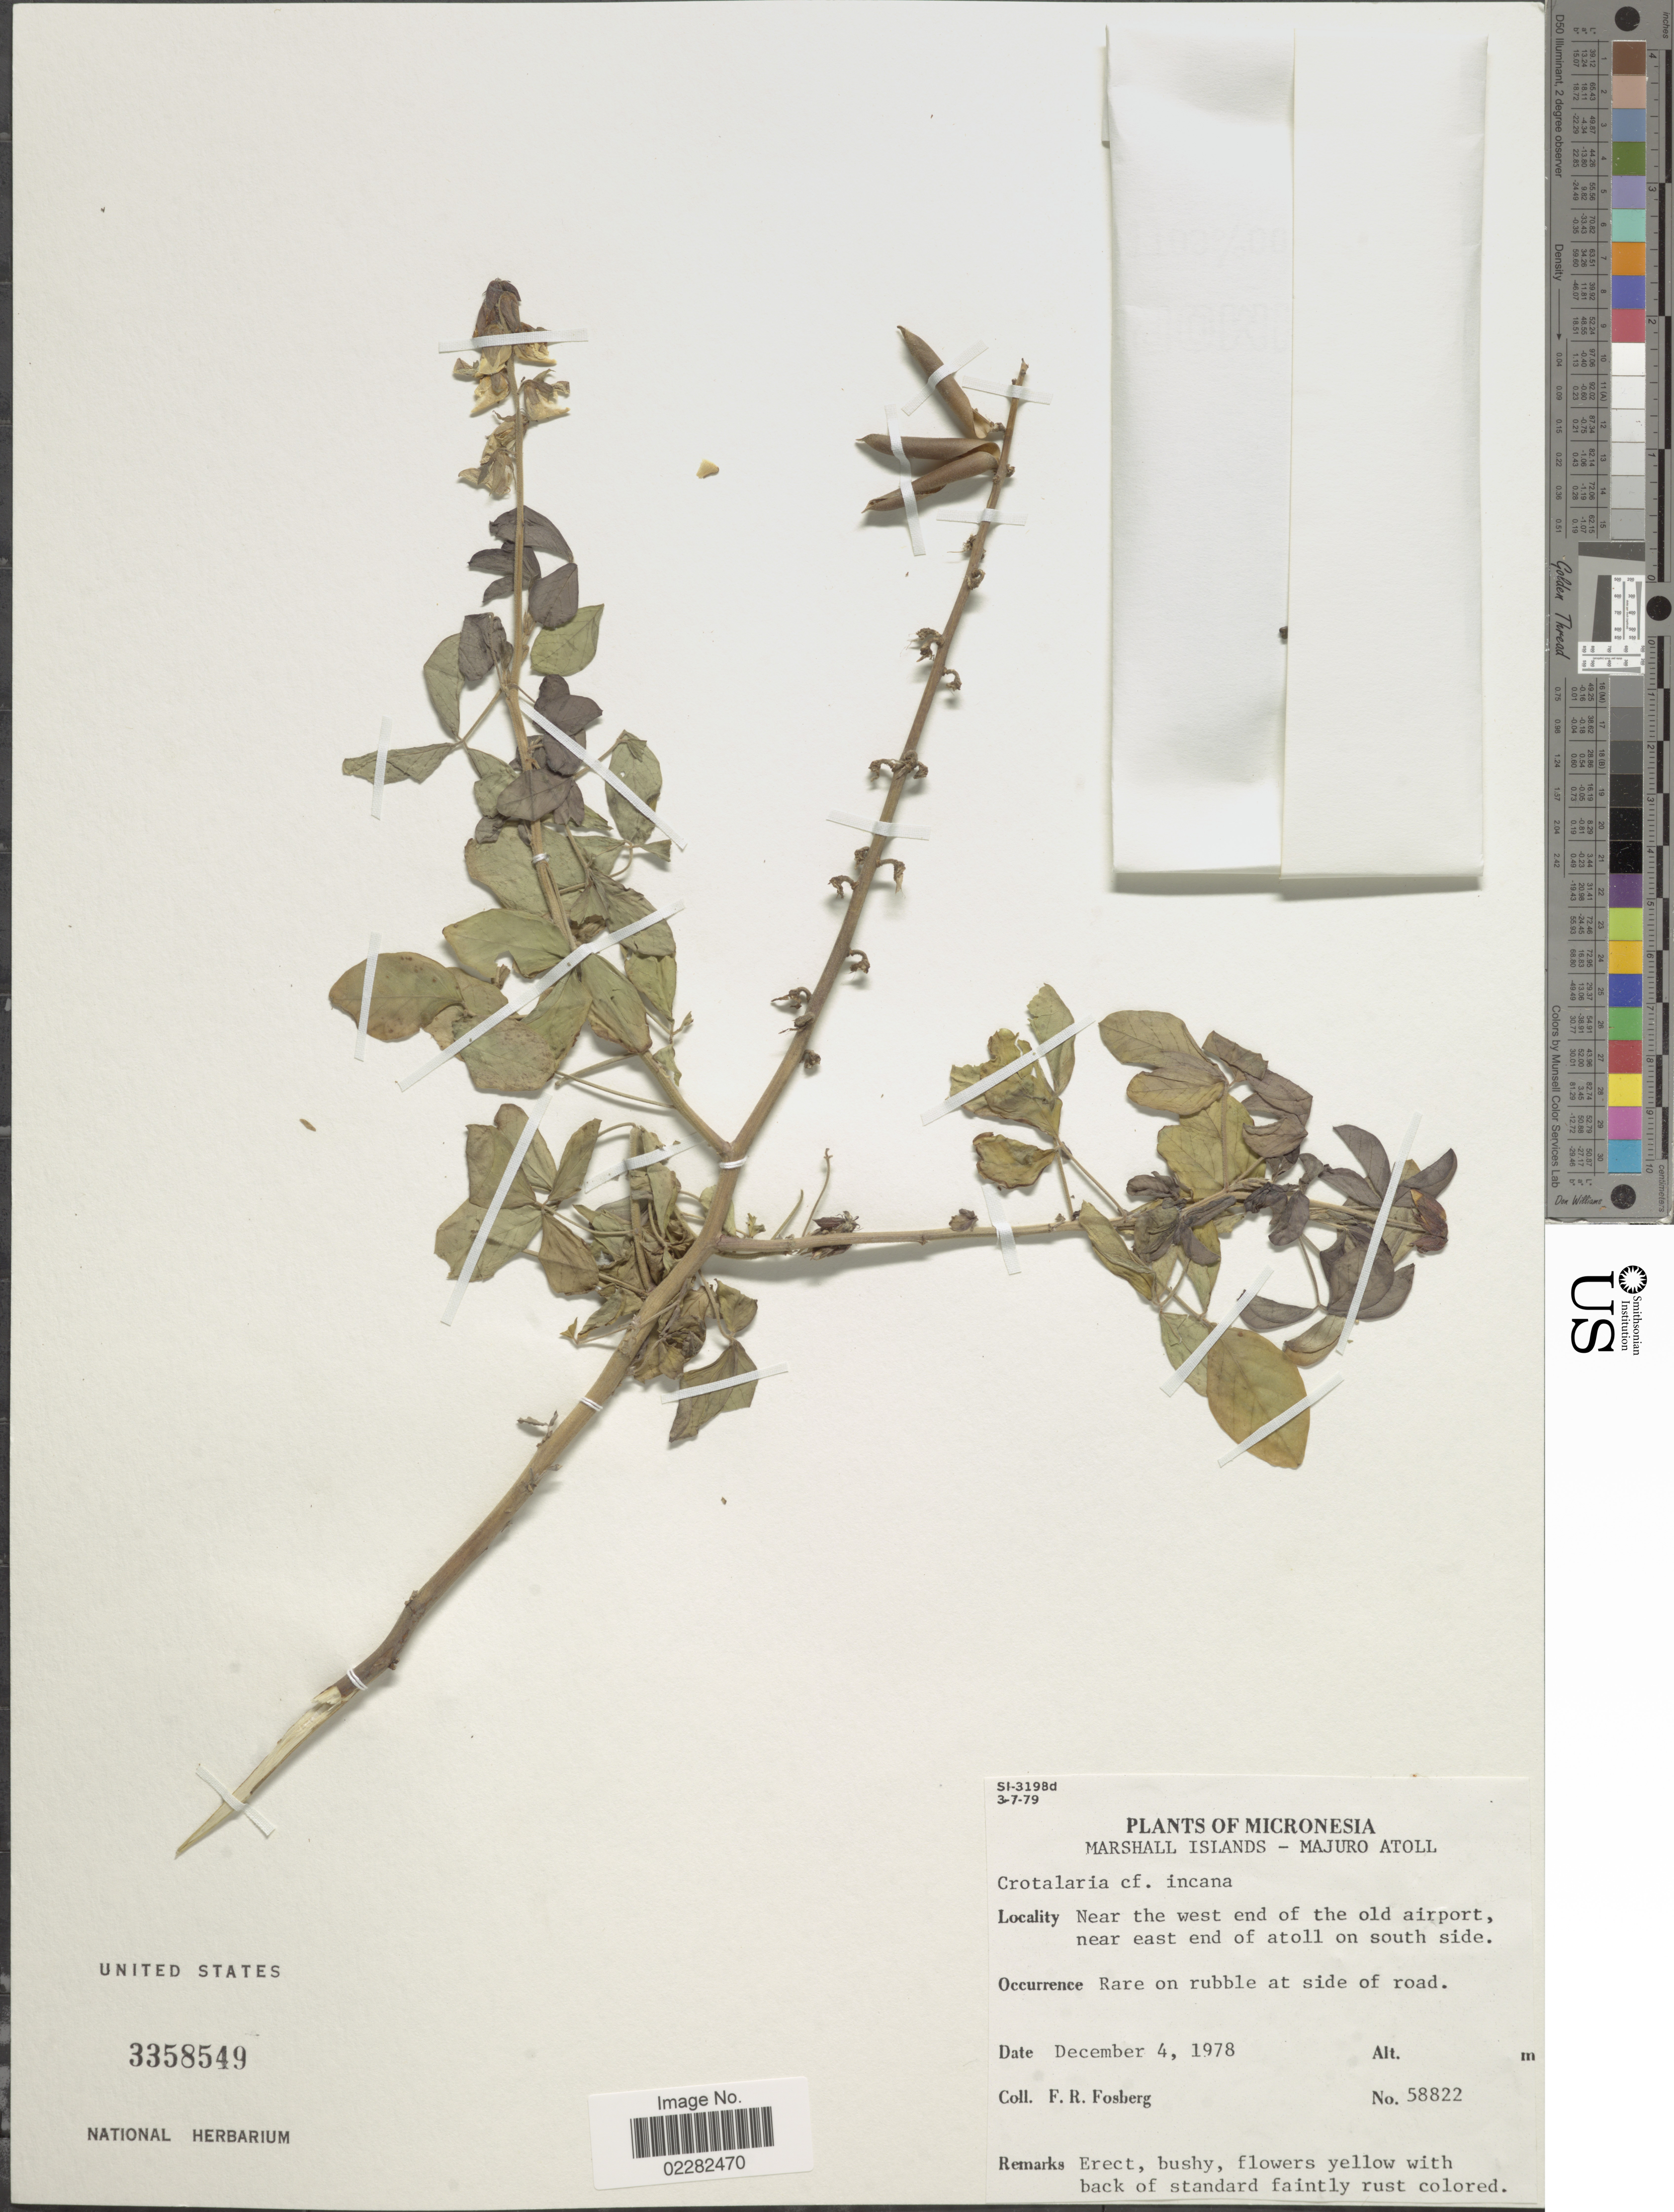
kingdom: Plantae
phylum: Tracheophyta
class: Magnoliopsida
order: Fabales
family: Fabaceae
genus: Crotalaria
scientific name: Crotalaria incana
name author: L.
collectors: F. R. Fosberg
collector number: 58822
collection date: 1978-12-04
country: Marshall Islands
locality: Mjuro Atoll, Near the west end of the old airport near east end of atoll on south side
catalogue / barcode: US 3358549